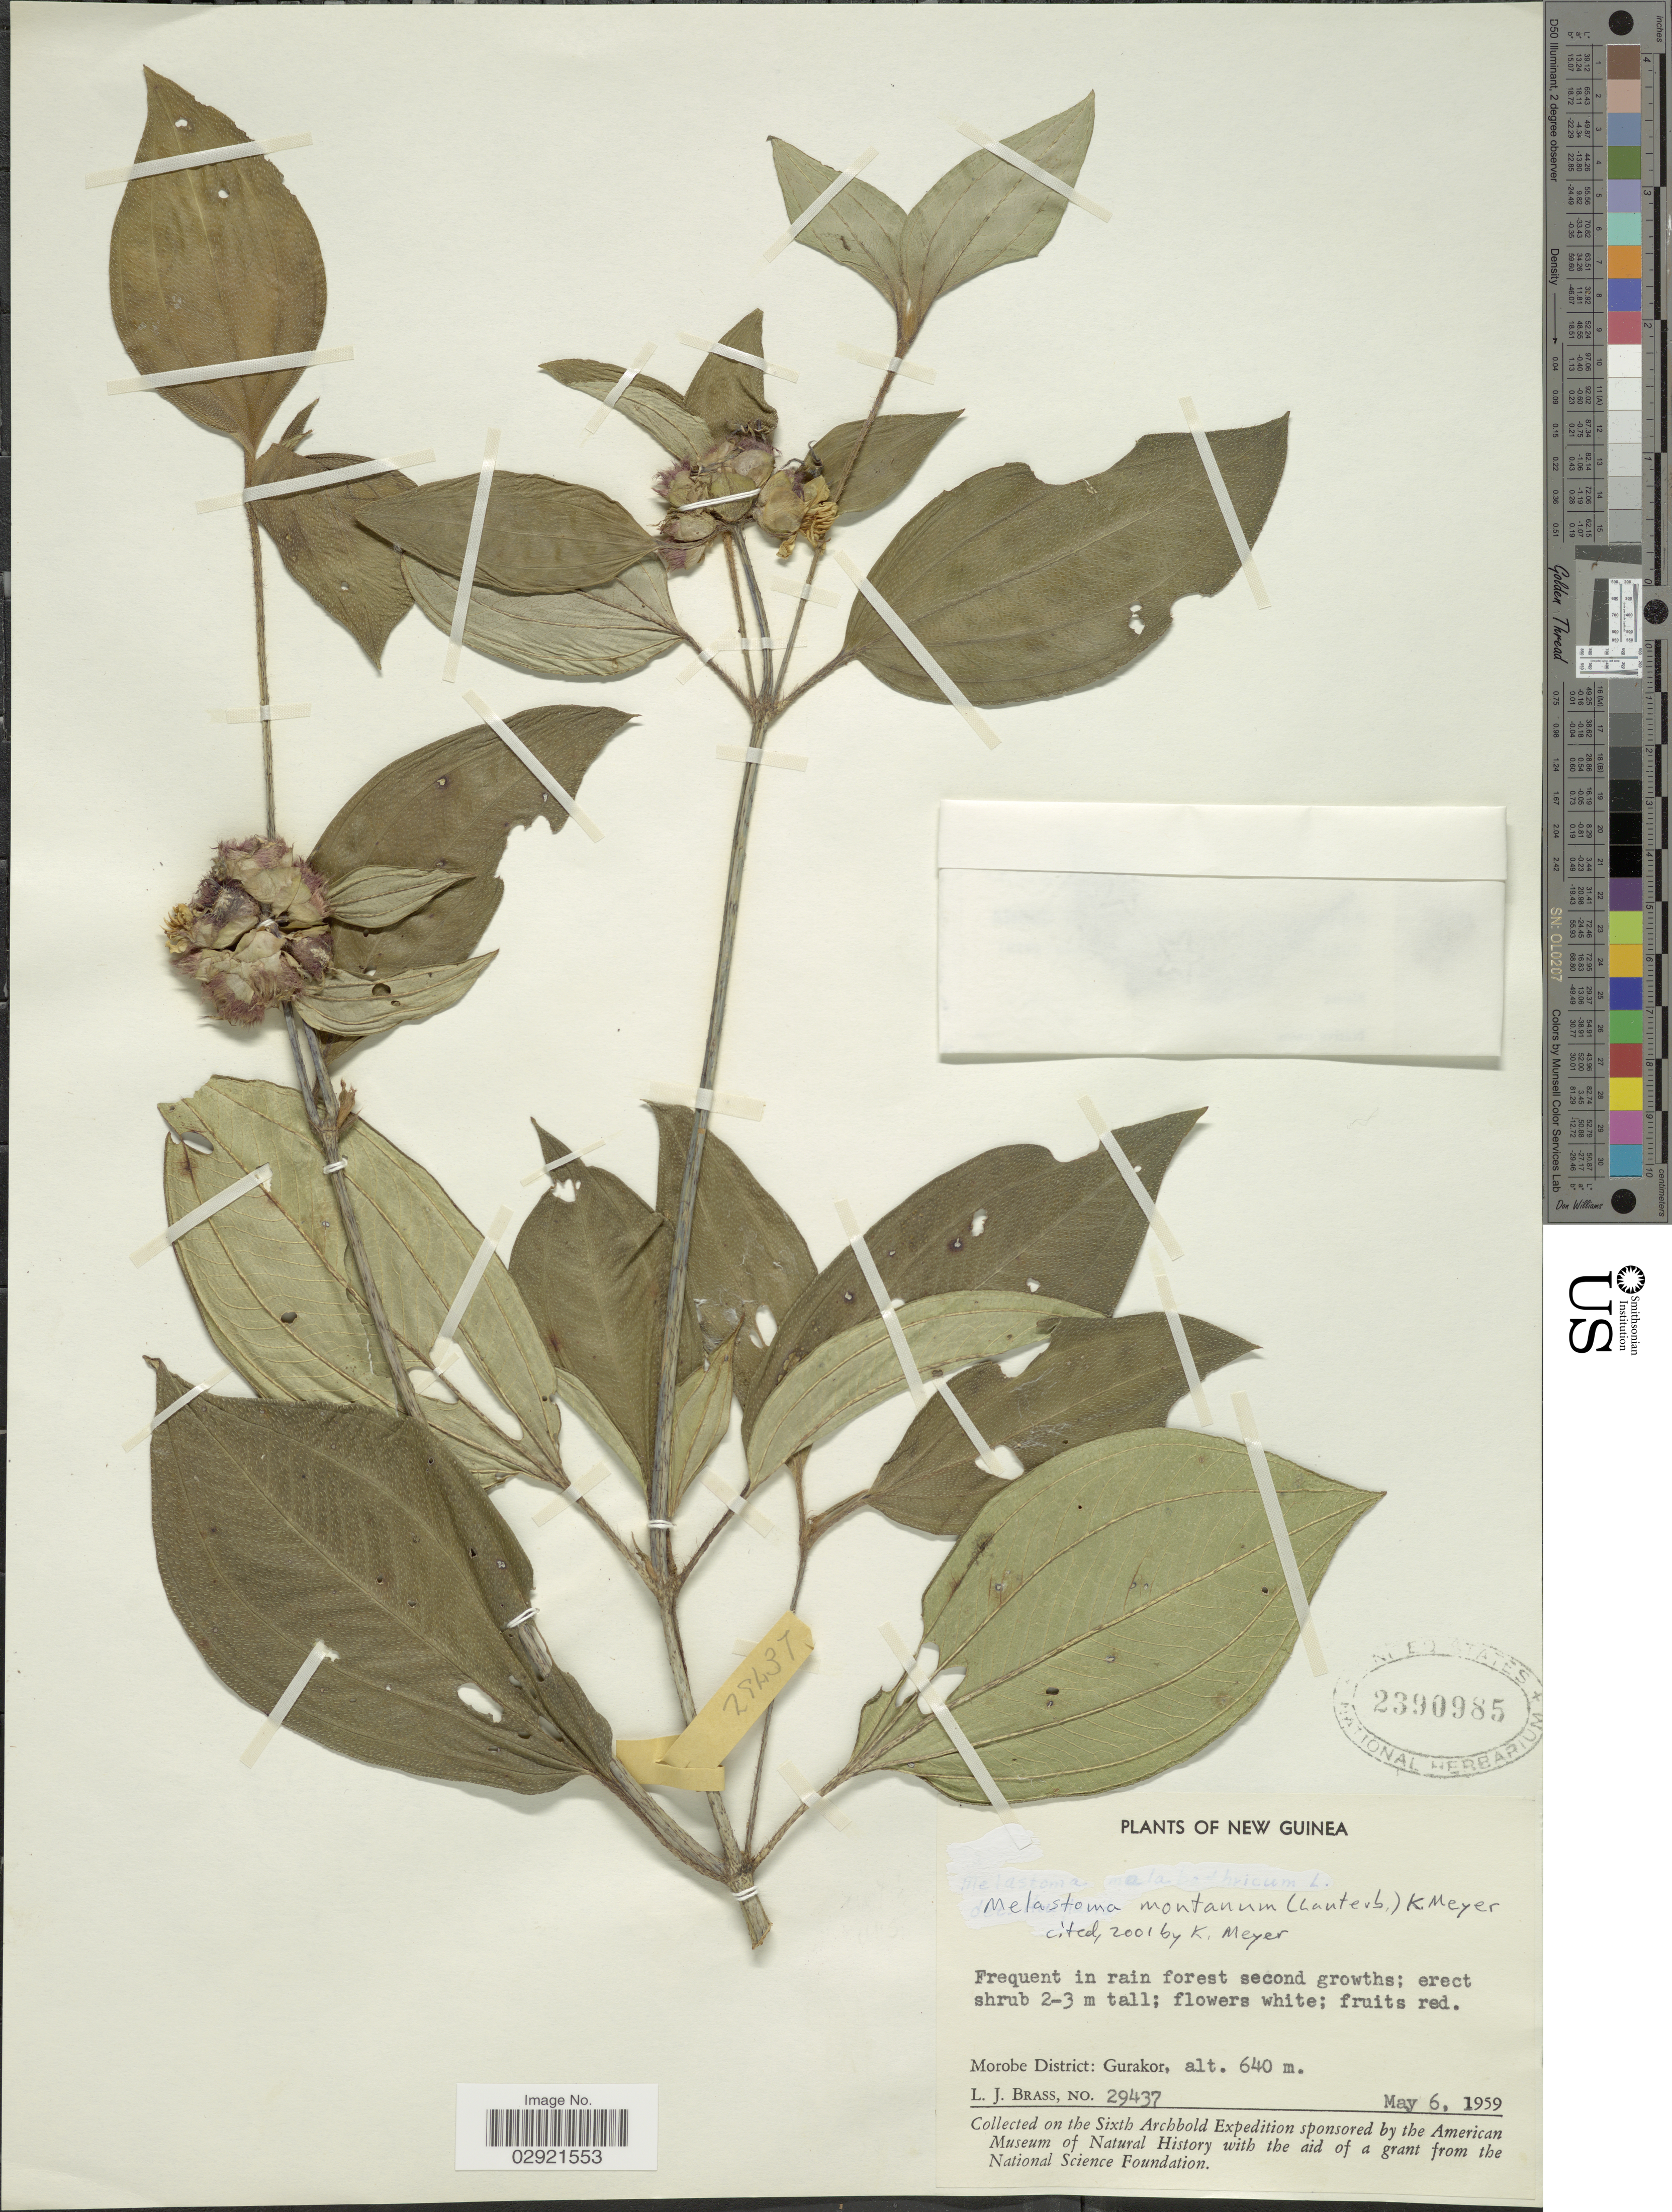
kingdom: Plantae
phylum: Tracheophyta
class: Magnoliopsida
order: Myrtales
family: Melastomataceae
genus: Melastoma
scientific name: Melastoma montanum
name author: Sw.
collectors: L. J. Brass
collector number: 29437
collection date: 1959-05-06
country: Papua New Guinea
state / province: Morobe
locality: New Guinea. Morobe District: Gurakor.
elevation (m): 640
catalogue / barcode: US 2390985